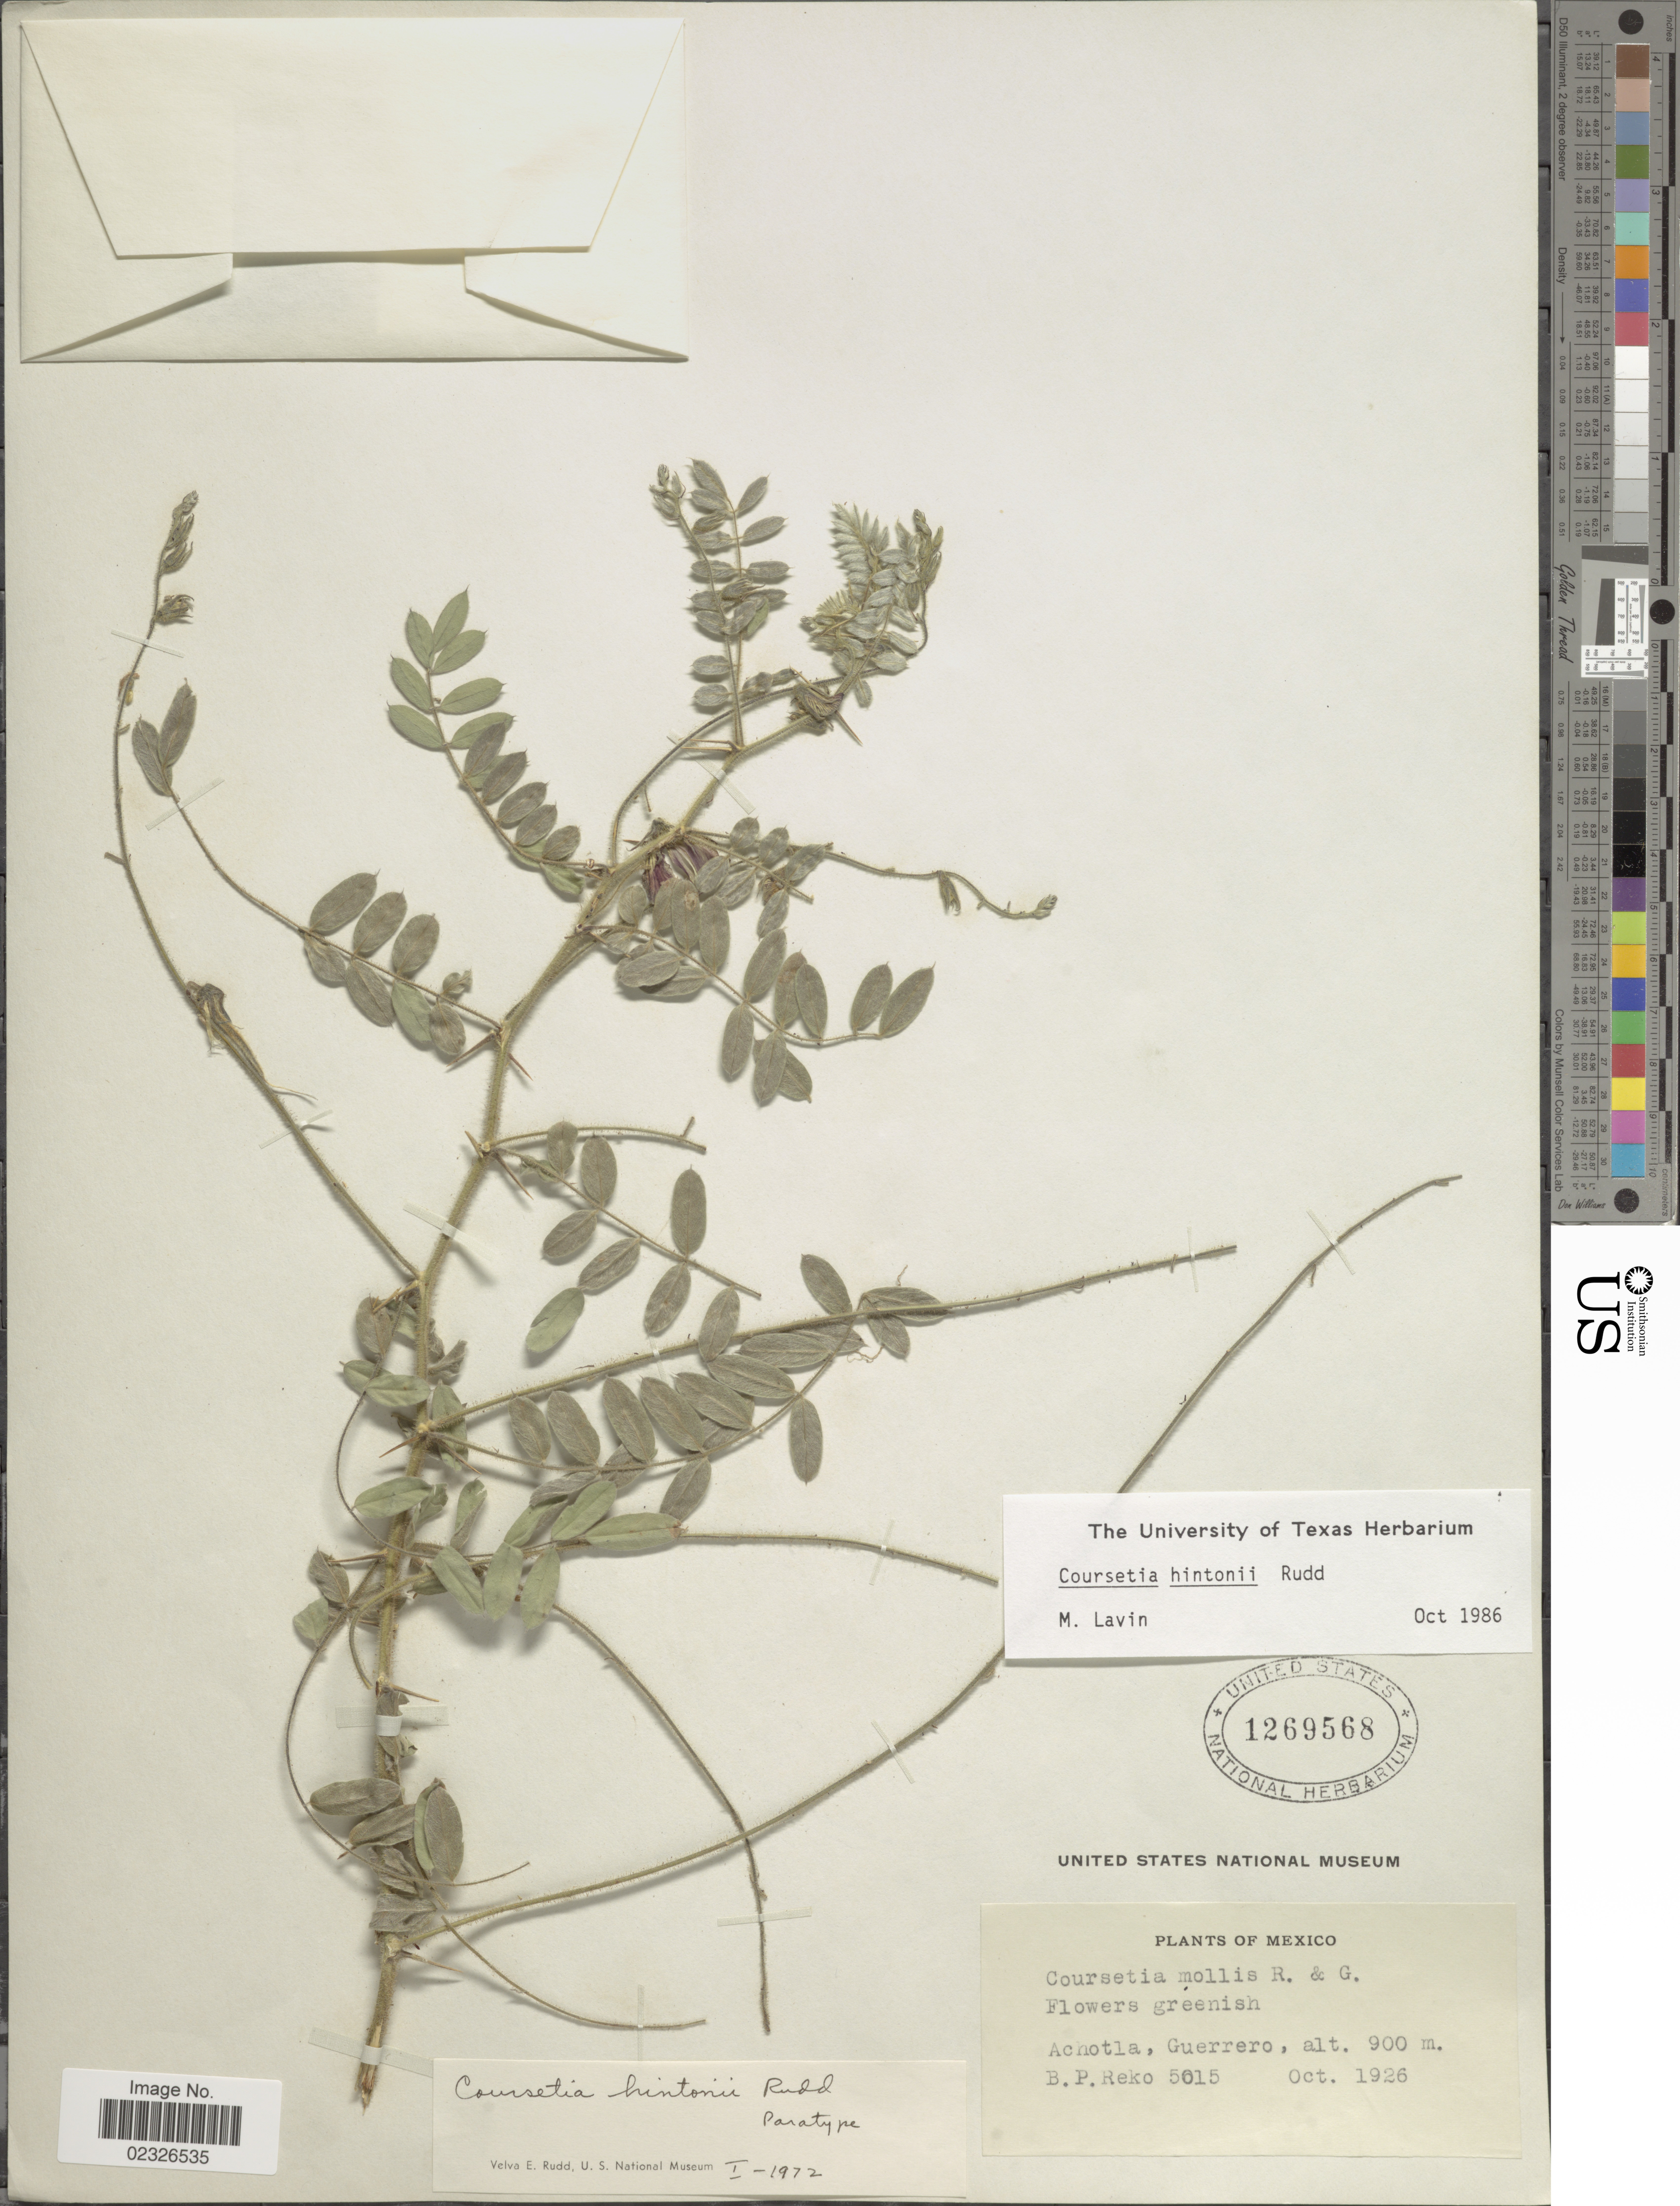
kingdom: Plantae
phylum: Tracheophyta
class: Magnoliopsida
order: Fabales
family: Fabaceae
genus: Coursetia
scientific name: Coursetia hintonii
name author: Rudd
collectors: B. P. Reko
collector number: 5015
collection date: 1926-10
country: Mexico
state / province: Guerrero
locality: Achotla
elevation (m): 900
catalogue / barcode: US 1269568